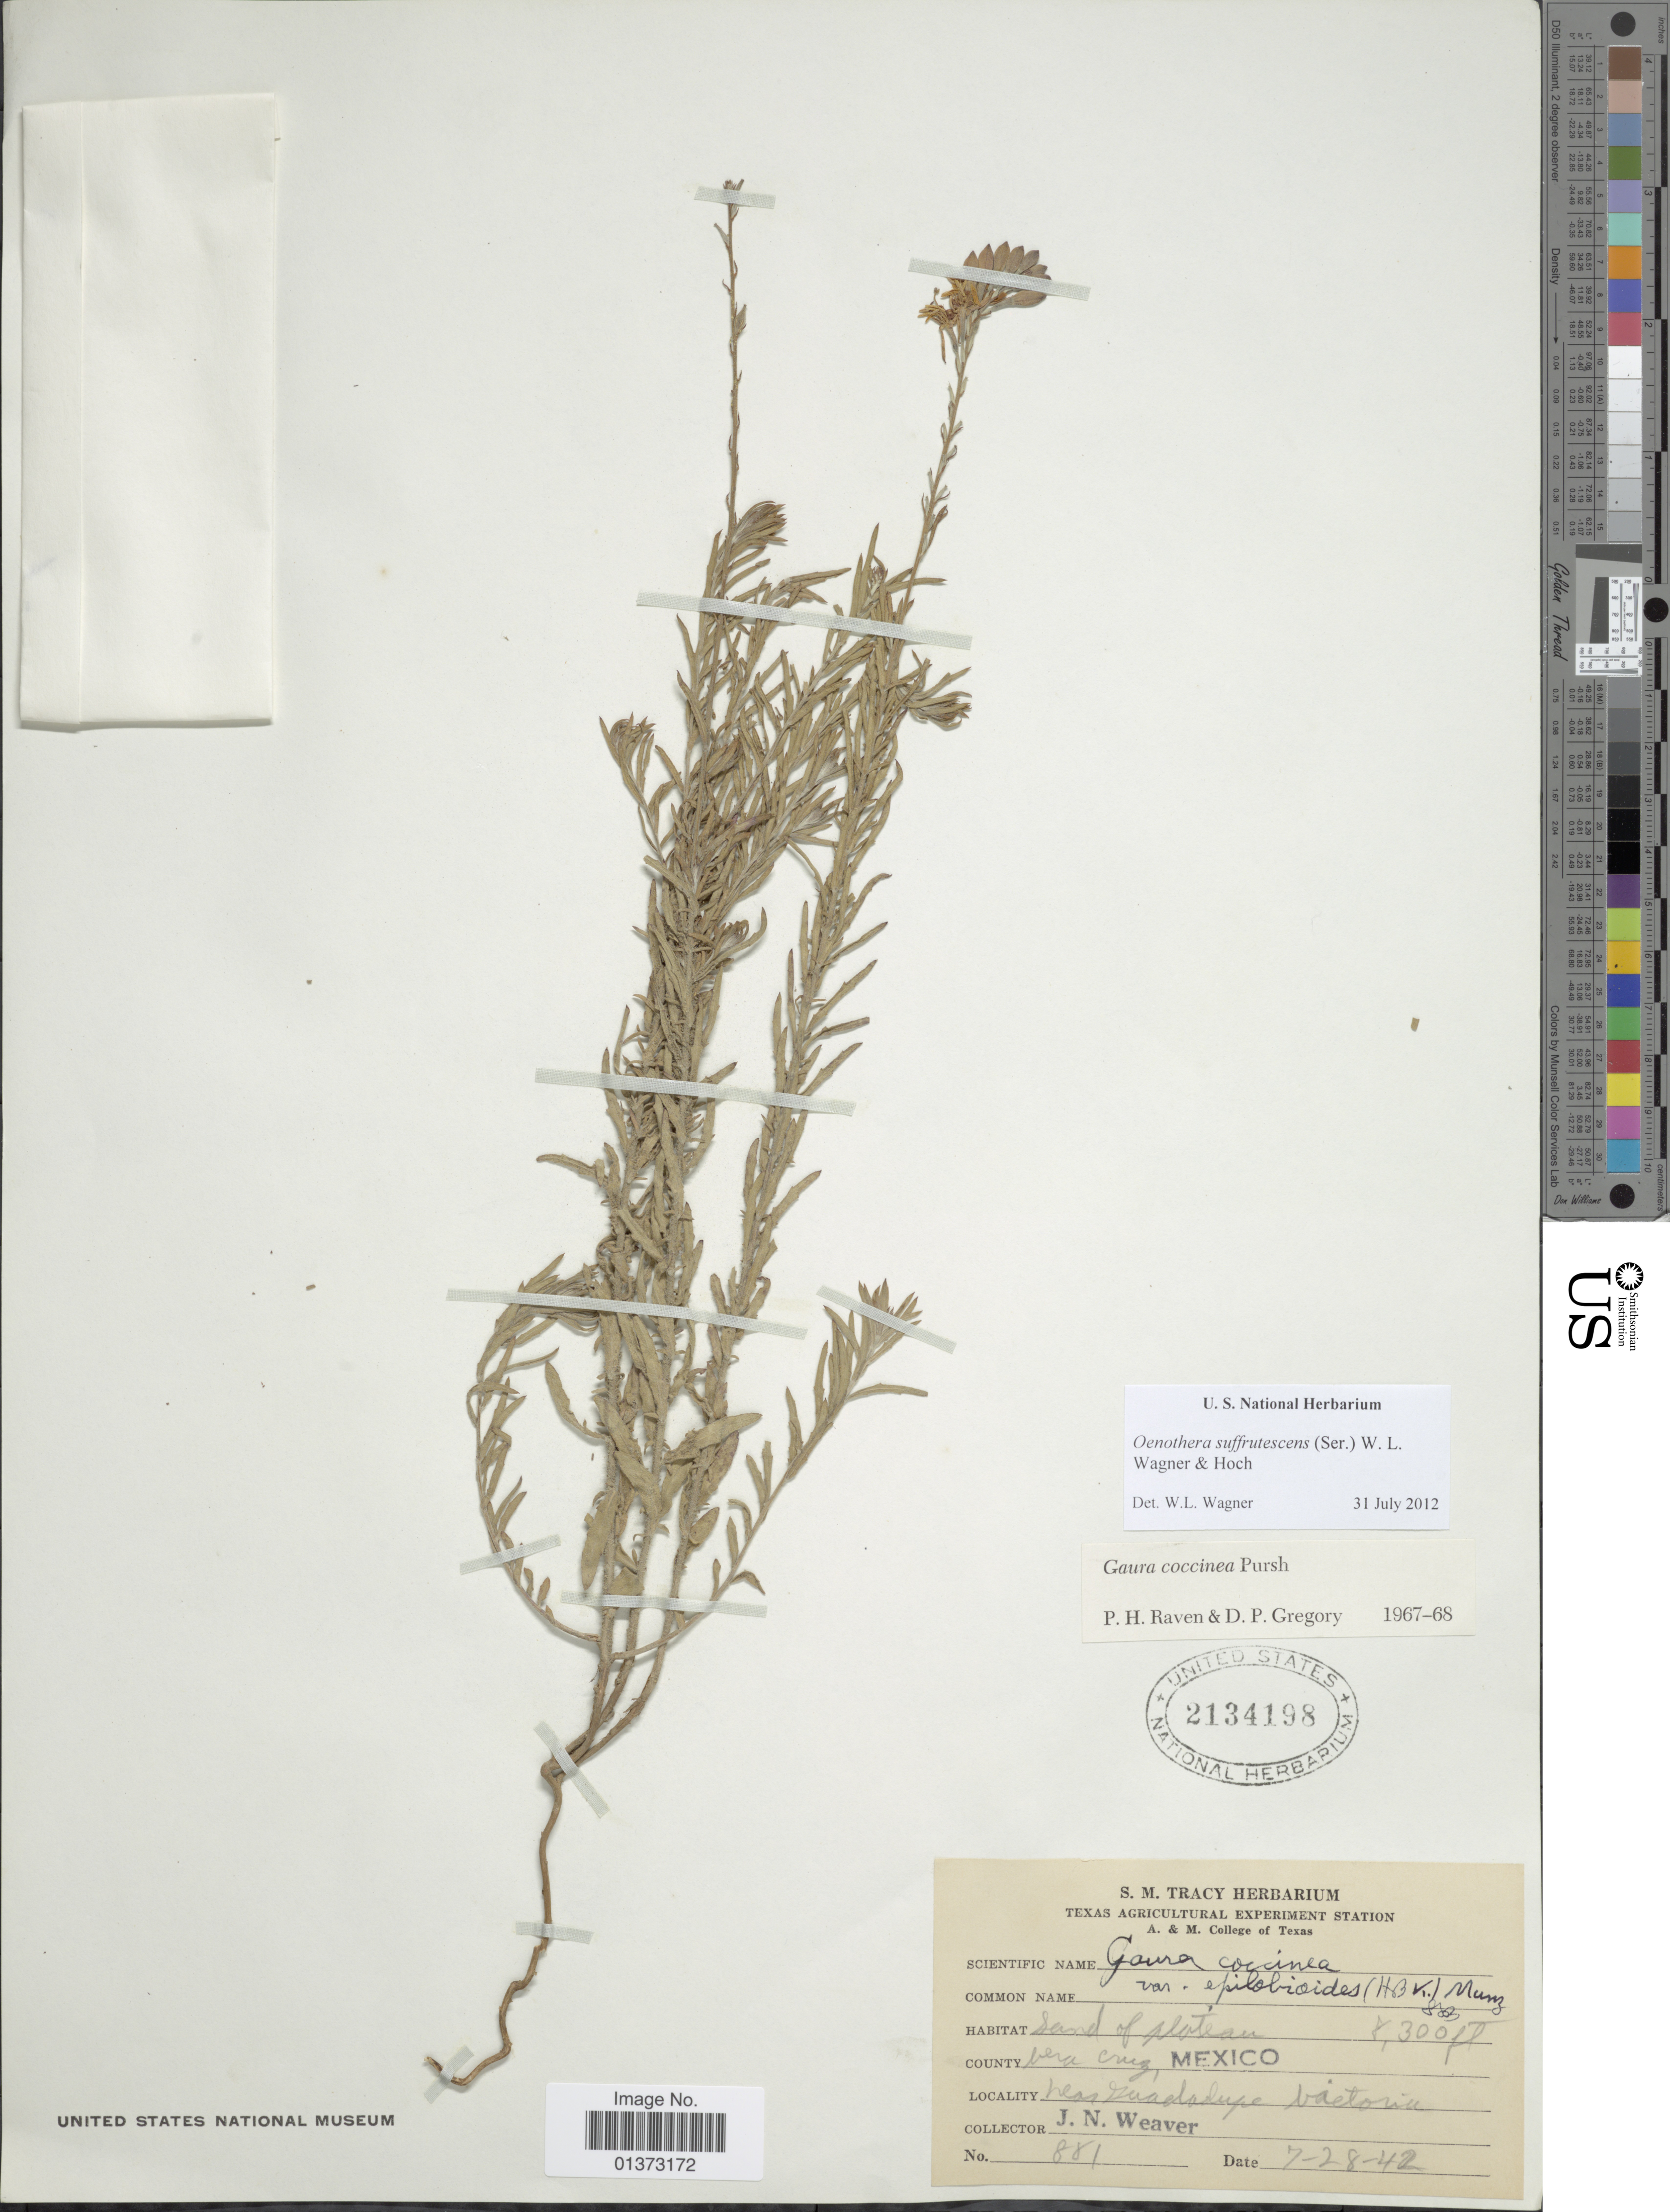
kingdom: Plantae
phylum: Tracheophyta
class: Magnoliopsida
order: Myrtales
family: Onagraceae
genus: Oenothera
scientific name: Oenothera suffrutescens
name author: (Ser.) W.L. Wagner & Hoch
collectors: J. N. Weaver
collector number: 881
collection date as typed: Transcribed d/m/y: 28/7/42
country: Mexico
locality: Vera Cruz, near Guadalupe Victoria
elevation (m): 2530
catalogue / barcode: US 2134198